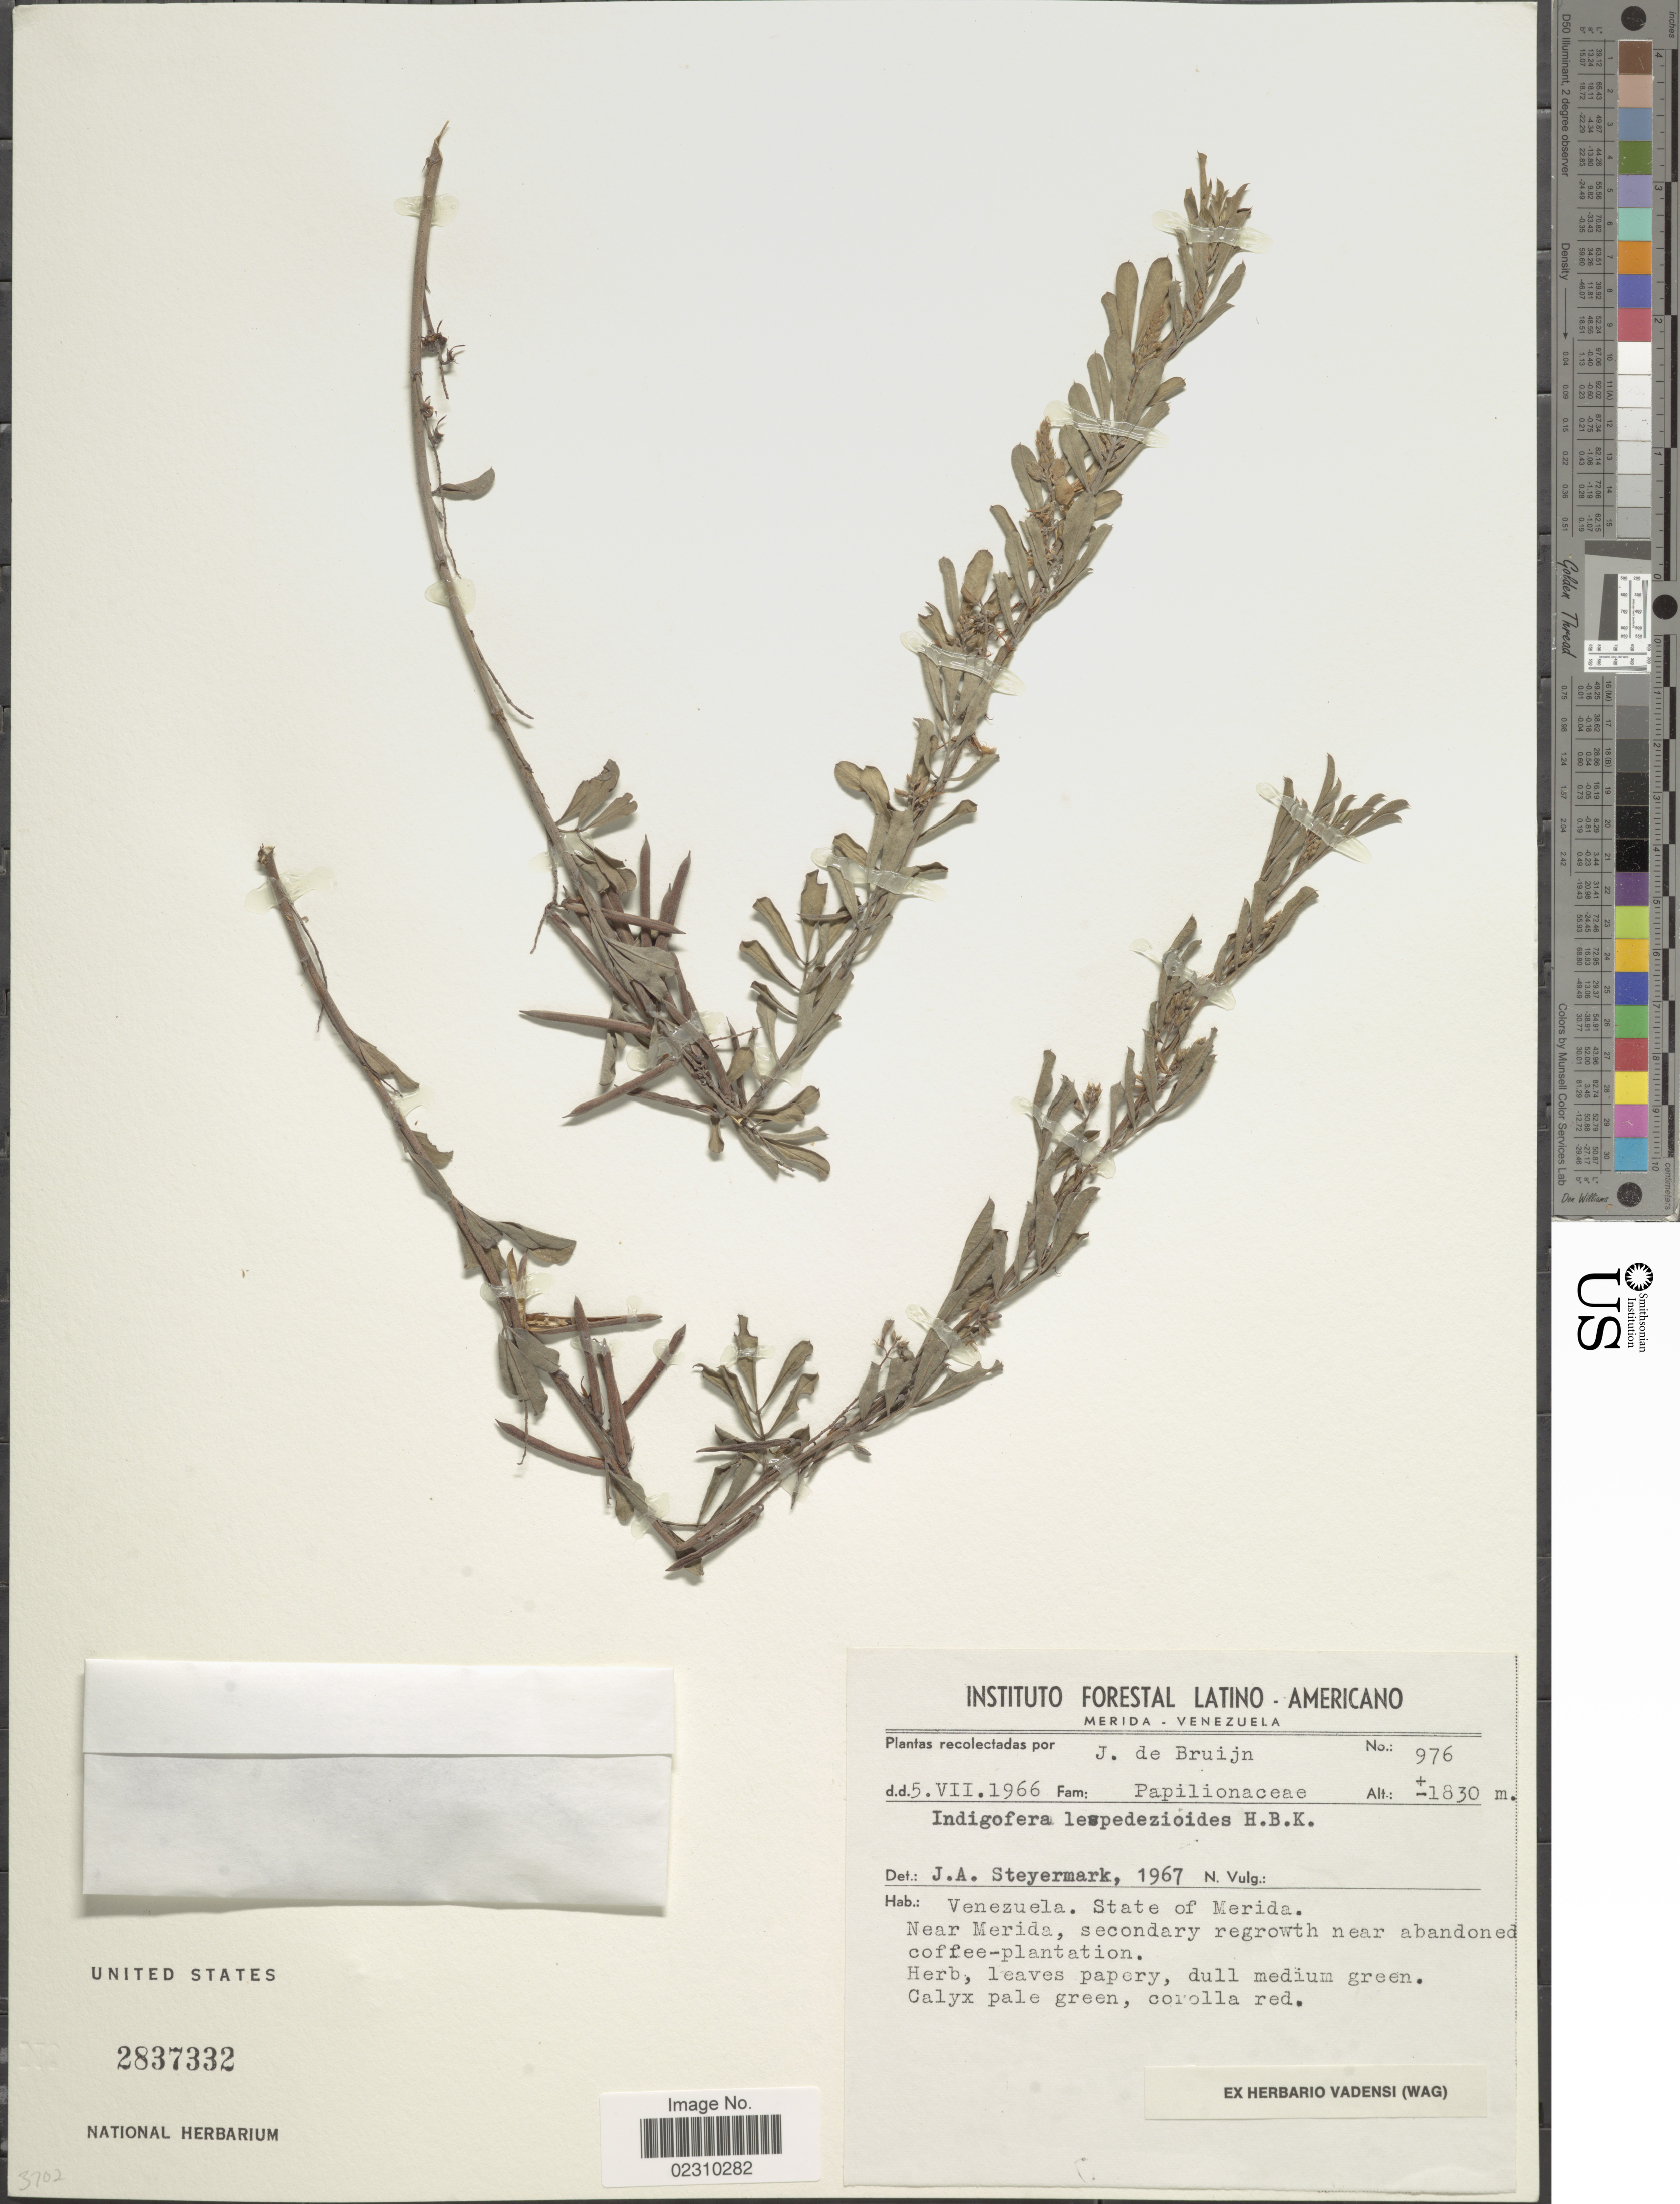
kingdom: Plantae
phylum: Tracheophyta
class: Magnoliopsida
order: Fabales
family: Fabaceae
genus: Indigofera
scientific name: Indigofera lespedezioides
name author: Kunth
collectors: J. Bruijn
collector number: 976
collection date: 1966-07-05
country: Venezuela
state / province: Mérida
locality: Venezuela State of Merida, Near Merida.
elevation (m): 1830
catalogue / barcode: US 2837332